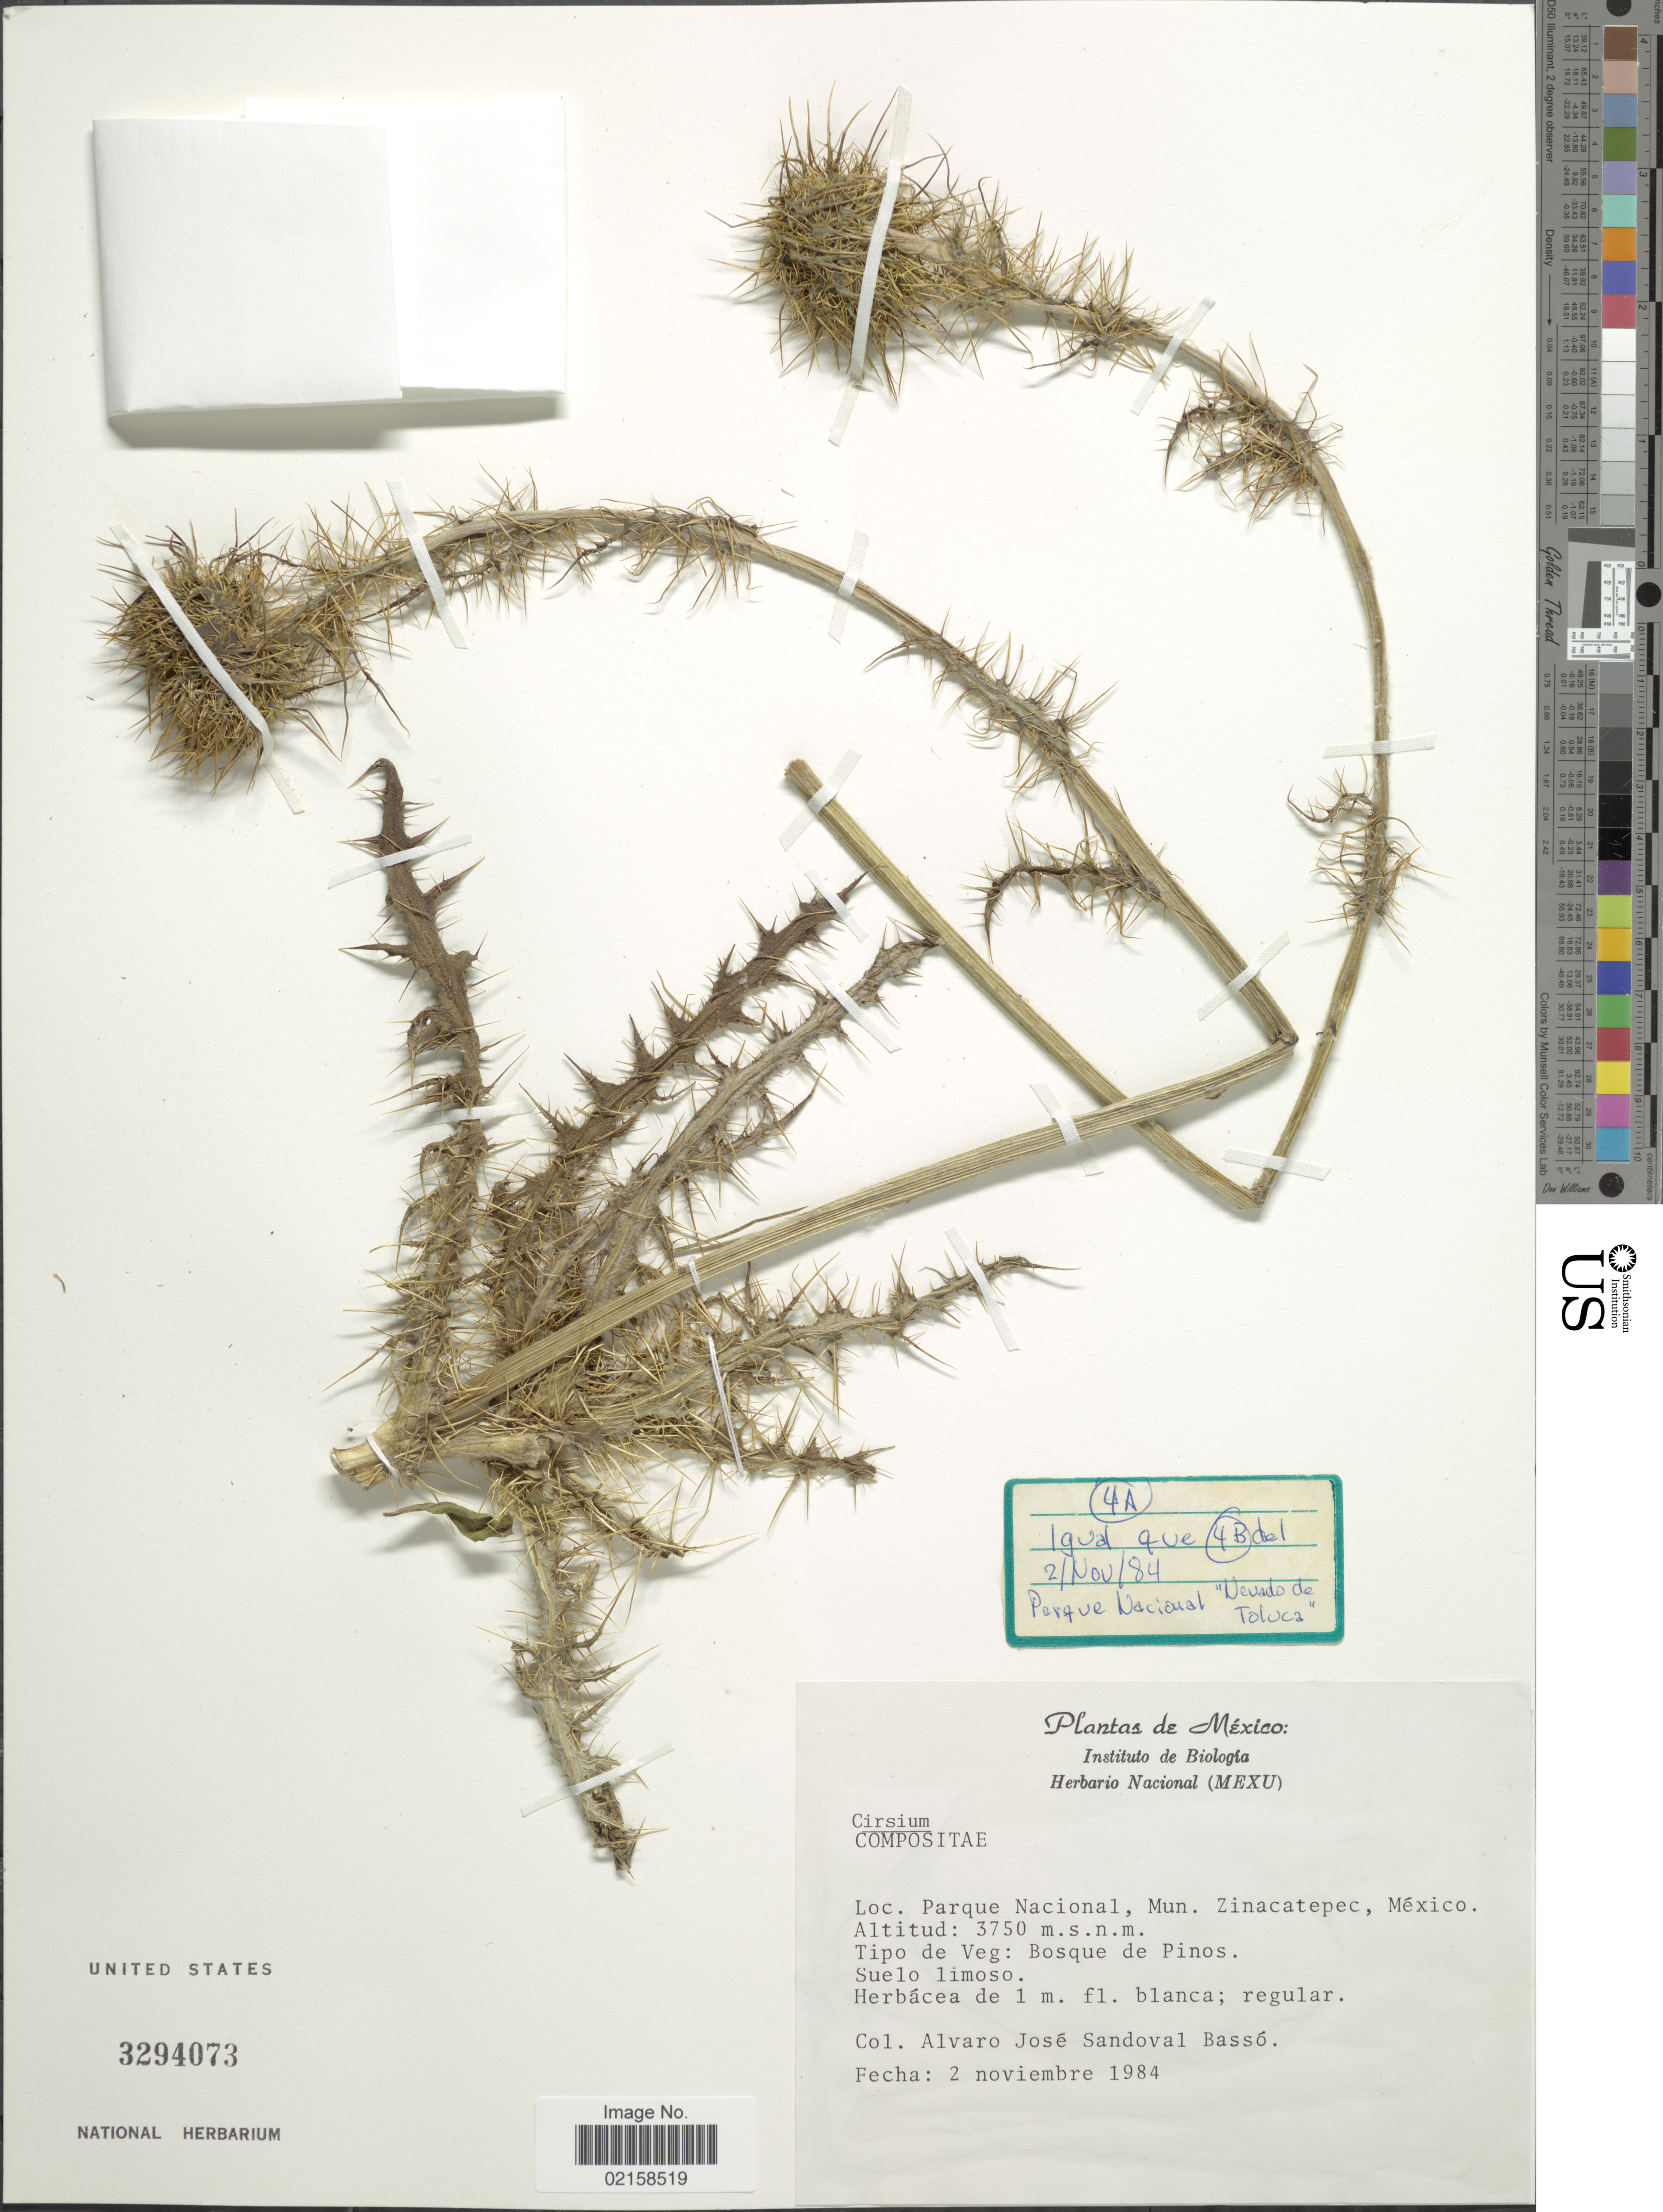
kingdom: Plantae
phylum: Tracheophyta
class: Magnoliopsida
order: Asterales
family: Asteraceae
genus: Cirsium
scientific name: Cirsium orizabense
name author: Sch. Bip. ex Klatt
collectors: A. Sandoval B.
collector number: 4A?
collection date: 1984-11-02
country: Mexico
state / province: México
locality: Parque Nacional, Mun. Zinacatepec.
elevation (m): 3750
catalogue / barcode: US 3294073